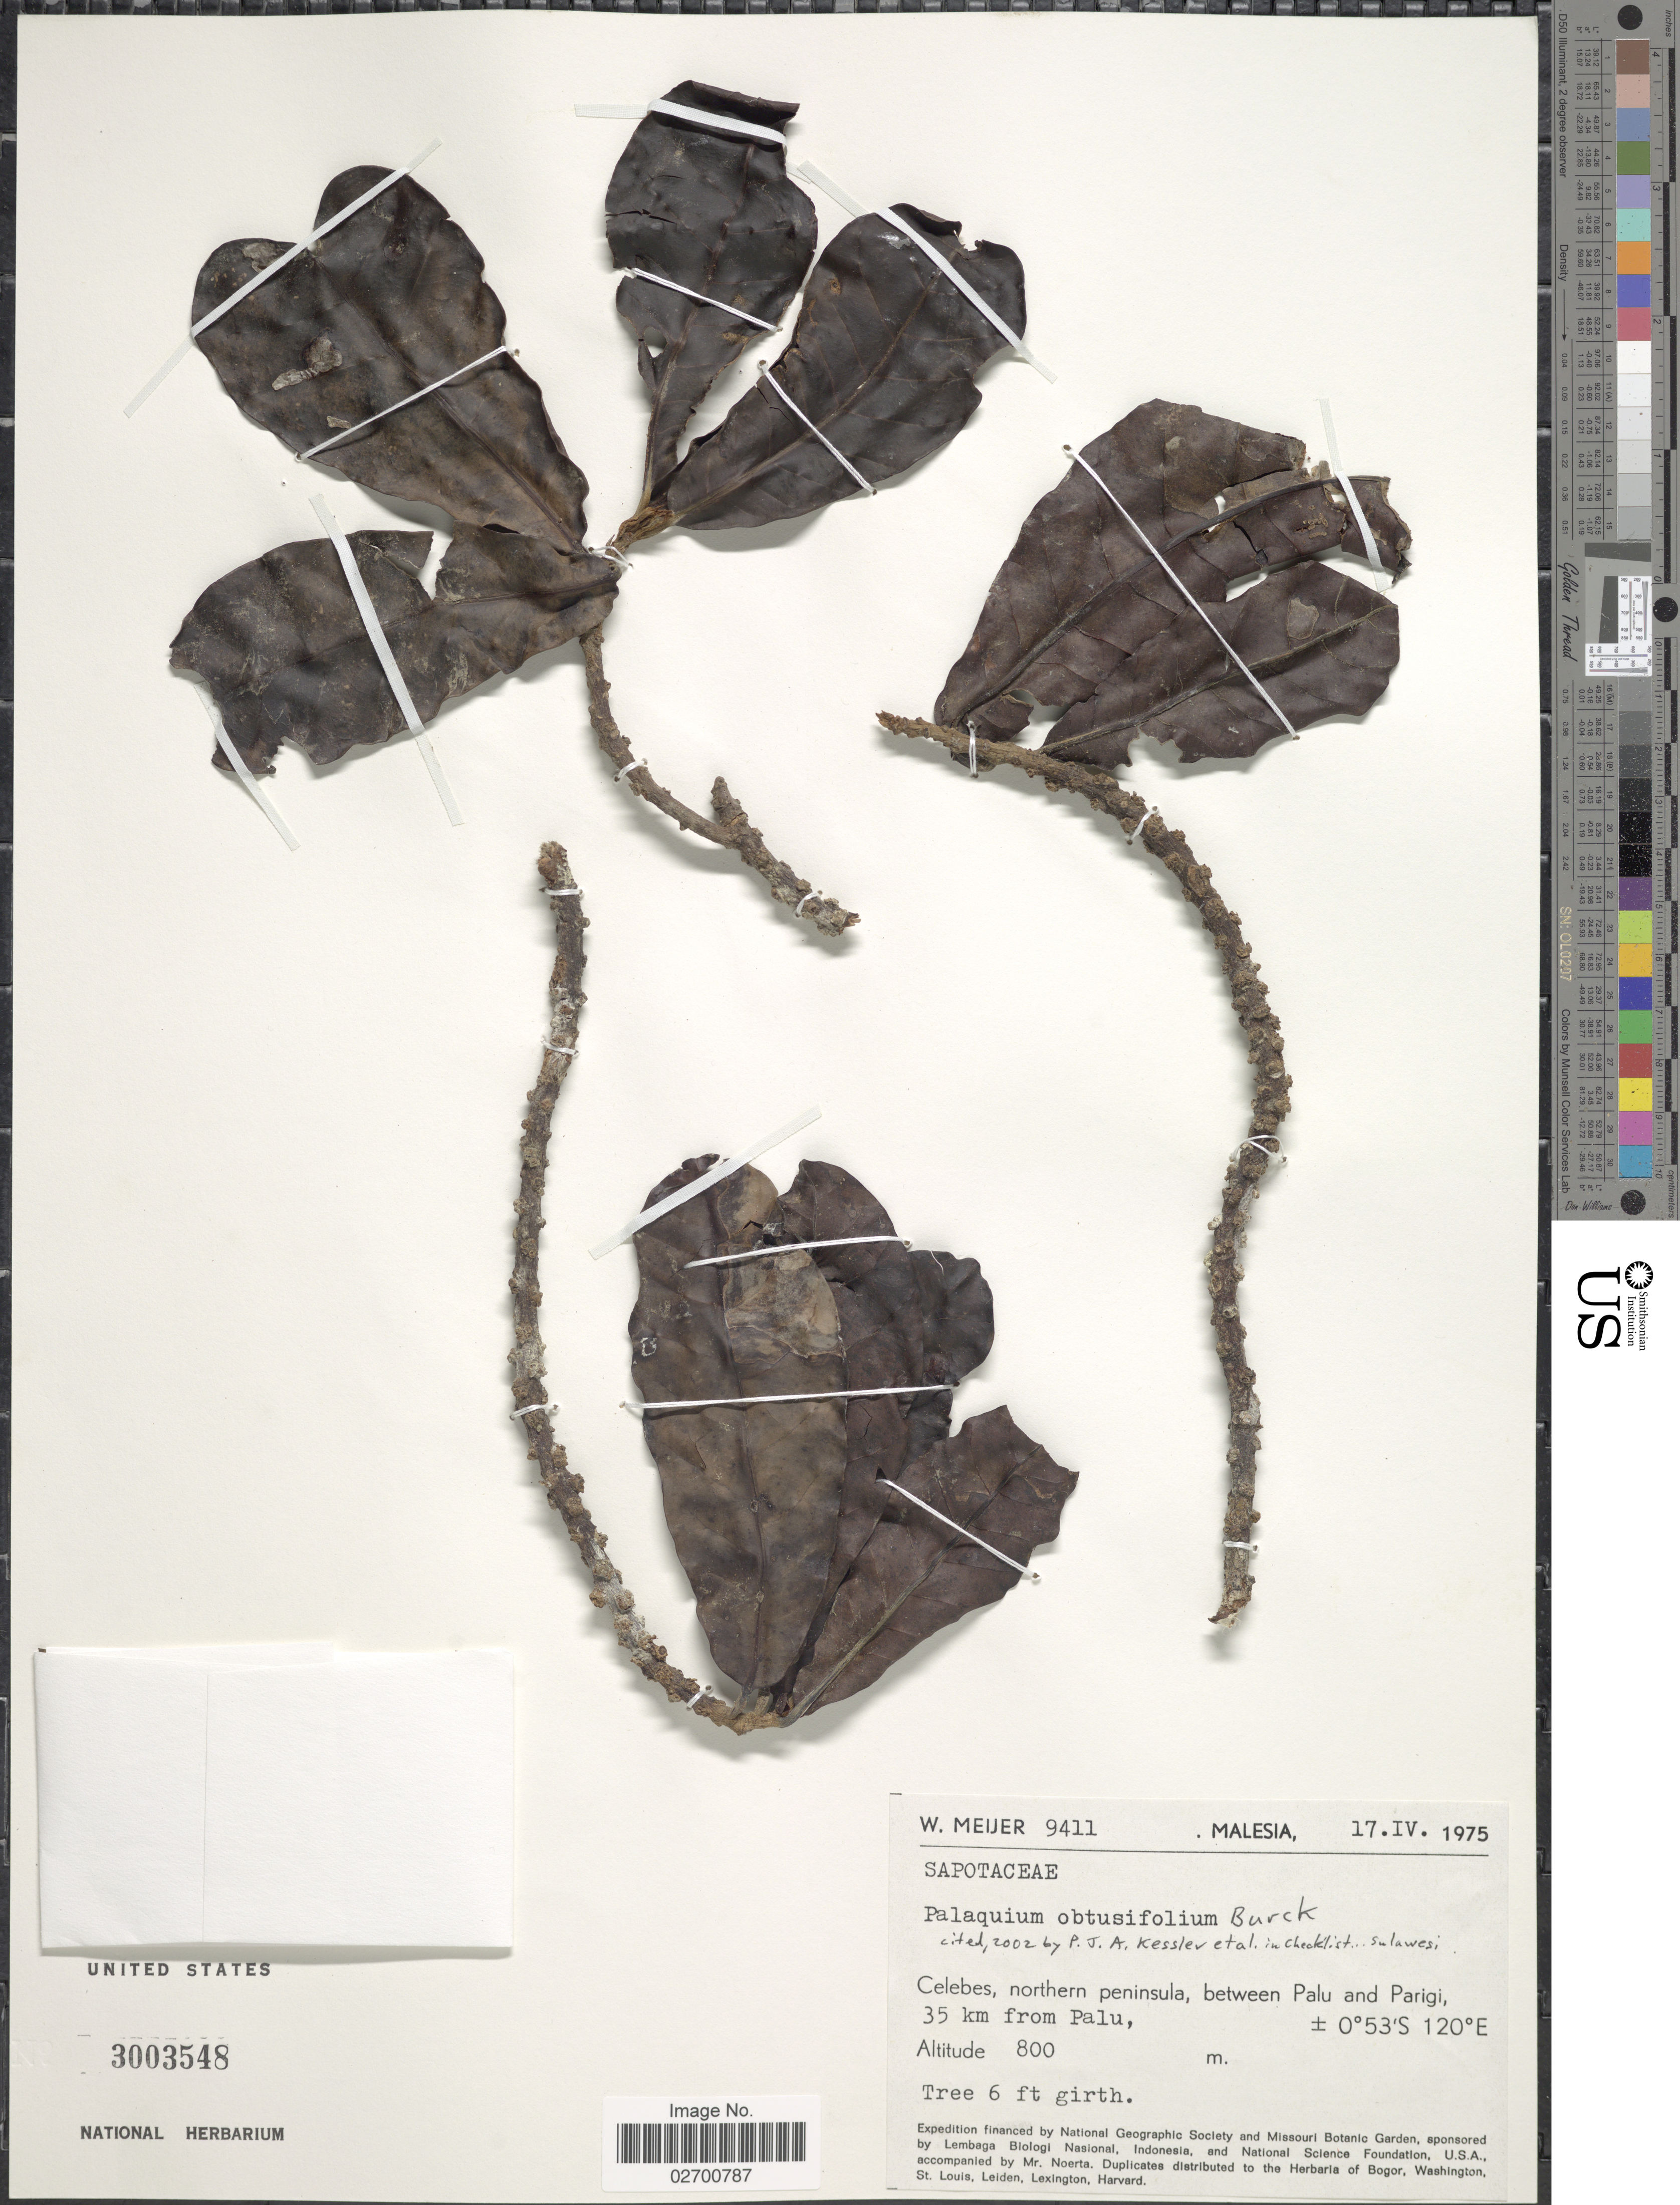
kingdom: Plantae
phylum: Tracheophyta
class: Magnoliopsida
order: Ericales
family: Sapotaceae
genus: Palaquium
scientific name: Palaquium obtusifolium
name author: Burck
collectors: W. Meijer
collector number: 9411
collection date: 1975-04-17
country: Malaysia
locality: Celebes, northern peninsula, between Palu and Parigi, 35 km from Palu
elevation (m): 800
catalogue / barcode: US 3003548